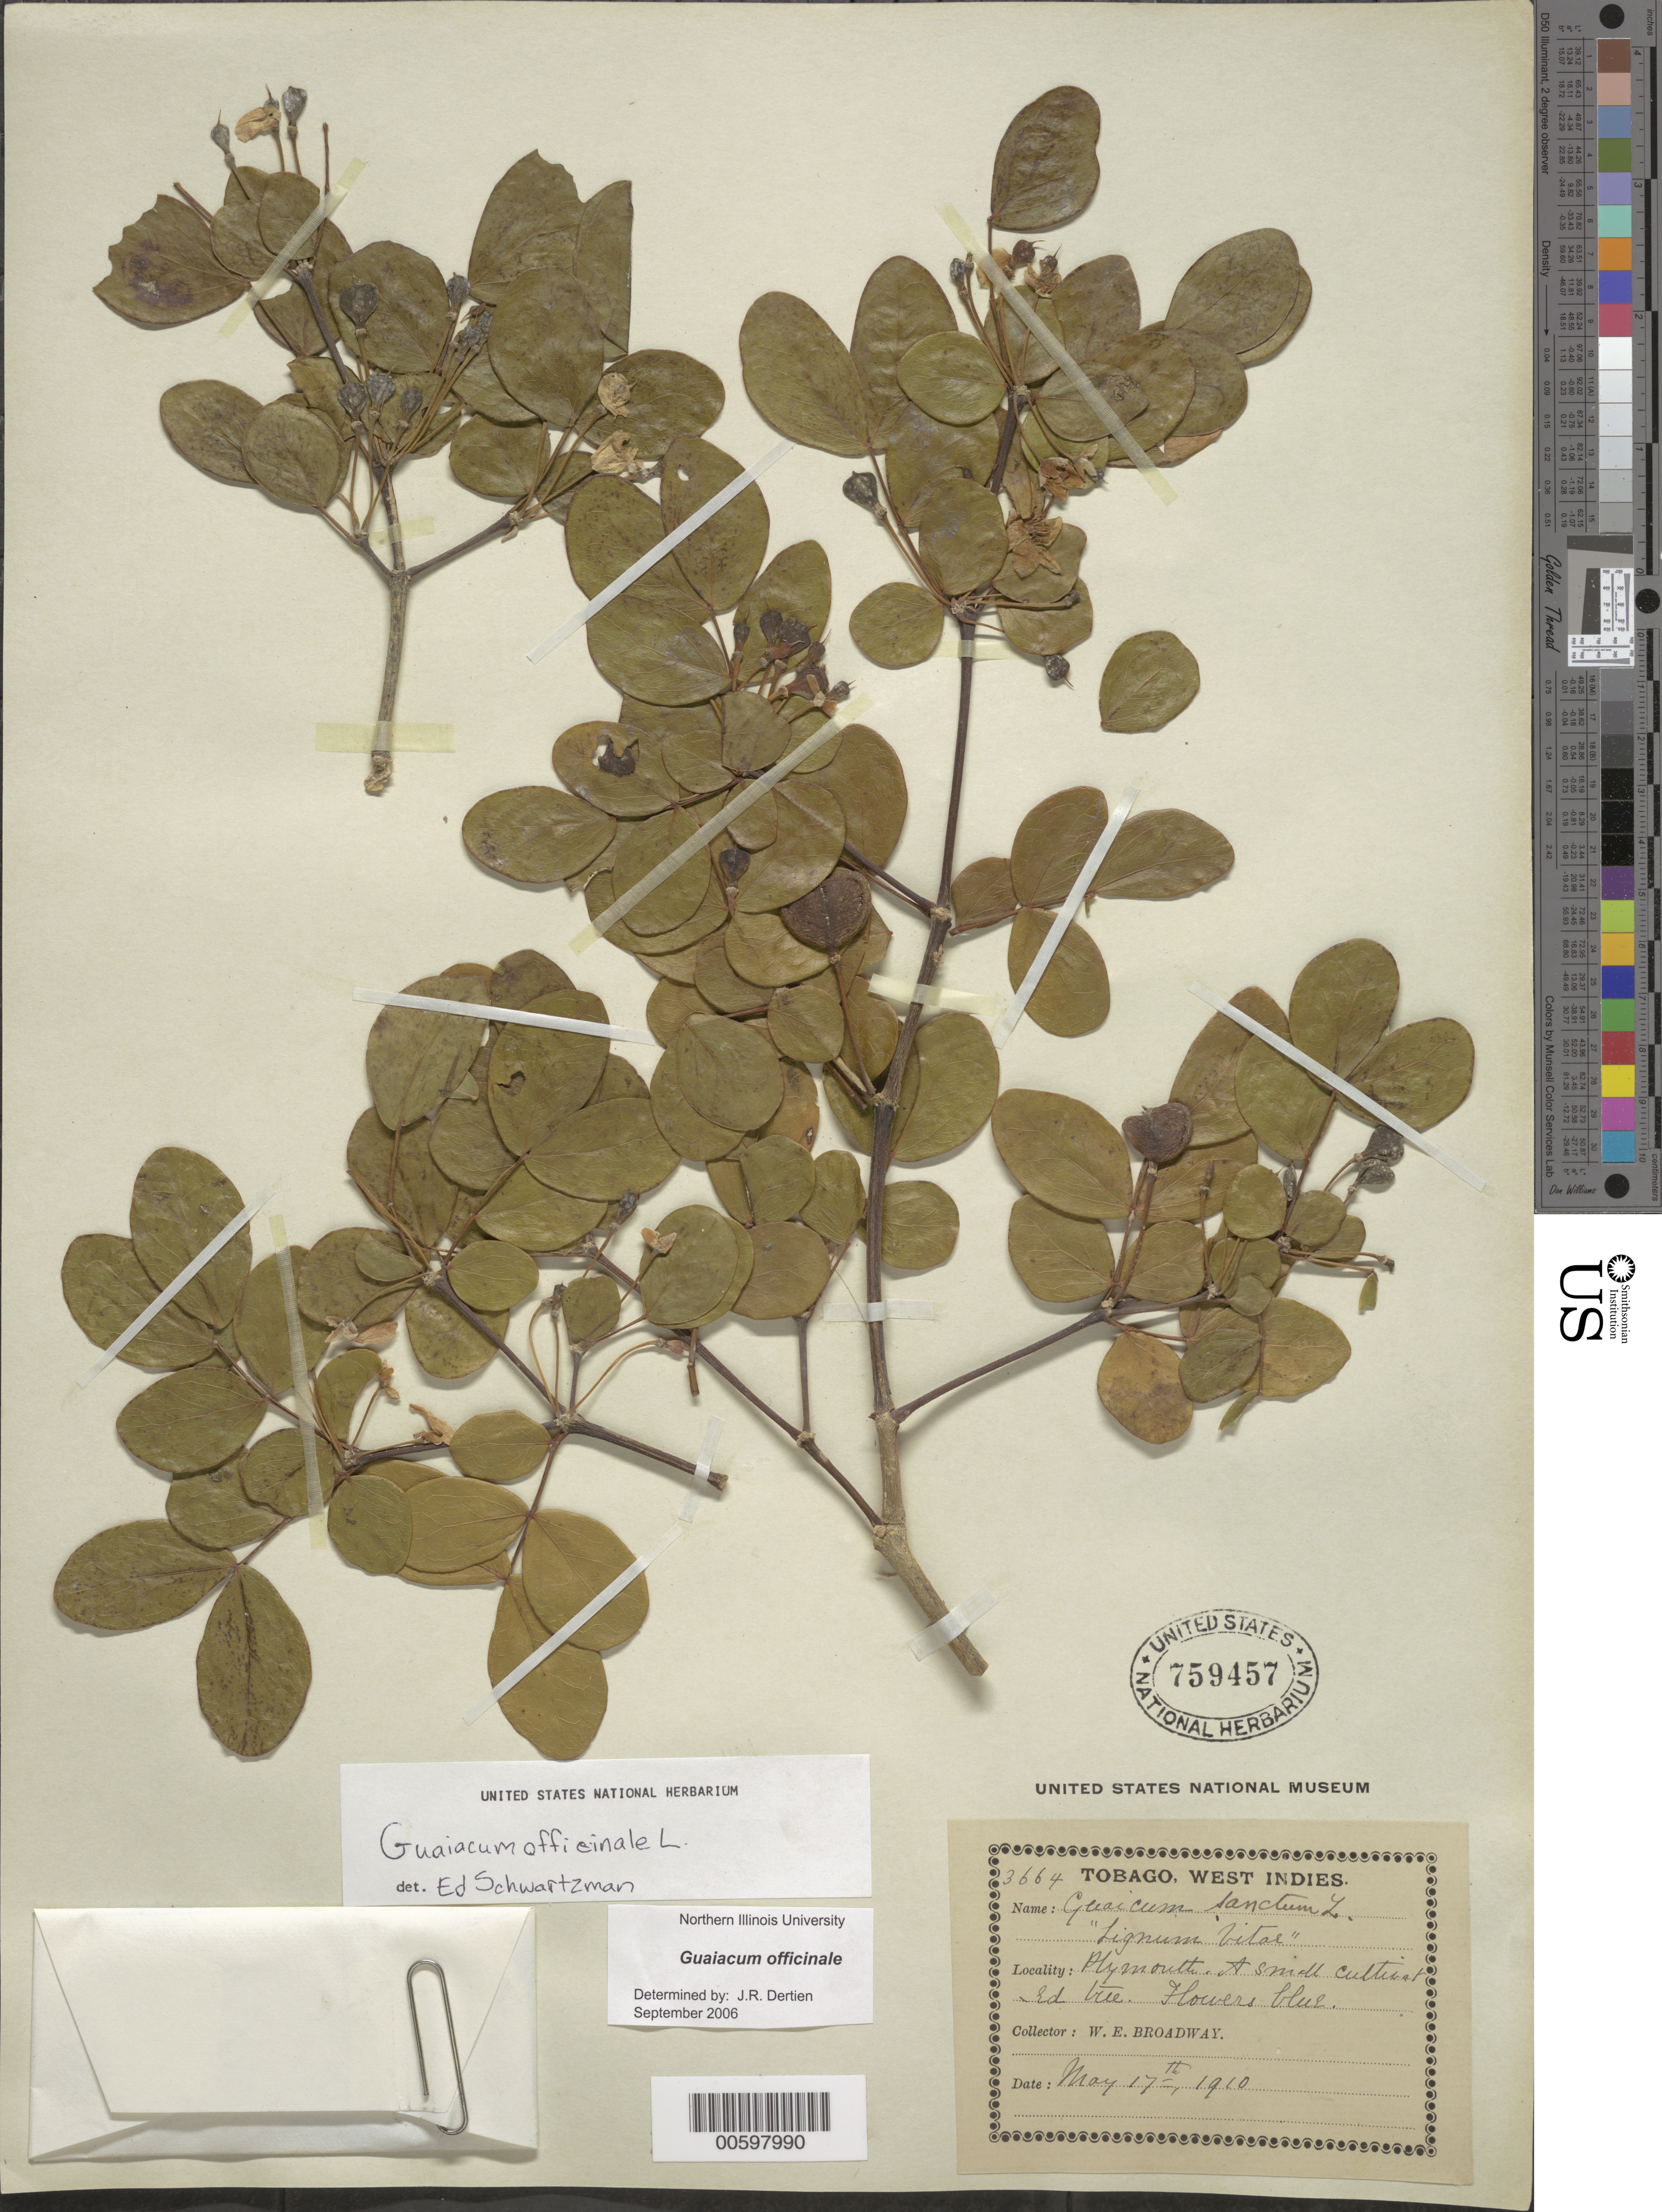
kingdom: Plantae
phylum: Tracheophyta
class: Magnoliopsida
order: Zygophyllales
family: Zygophyllaceae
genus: Guaiacum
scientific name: Guaiacum sanctum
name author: L.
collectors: W. E. Broadway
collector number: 3664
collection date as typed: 17 May 1910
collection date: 1910-05-17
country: Trinidad and Tobago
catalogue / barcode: US 759457